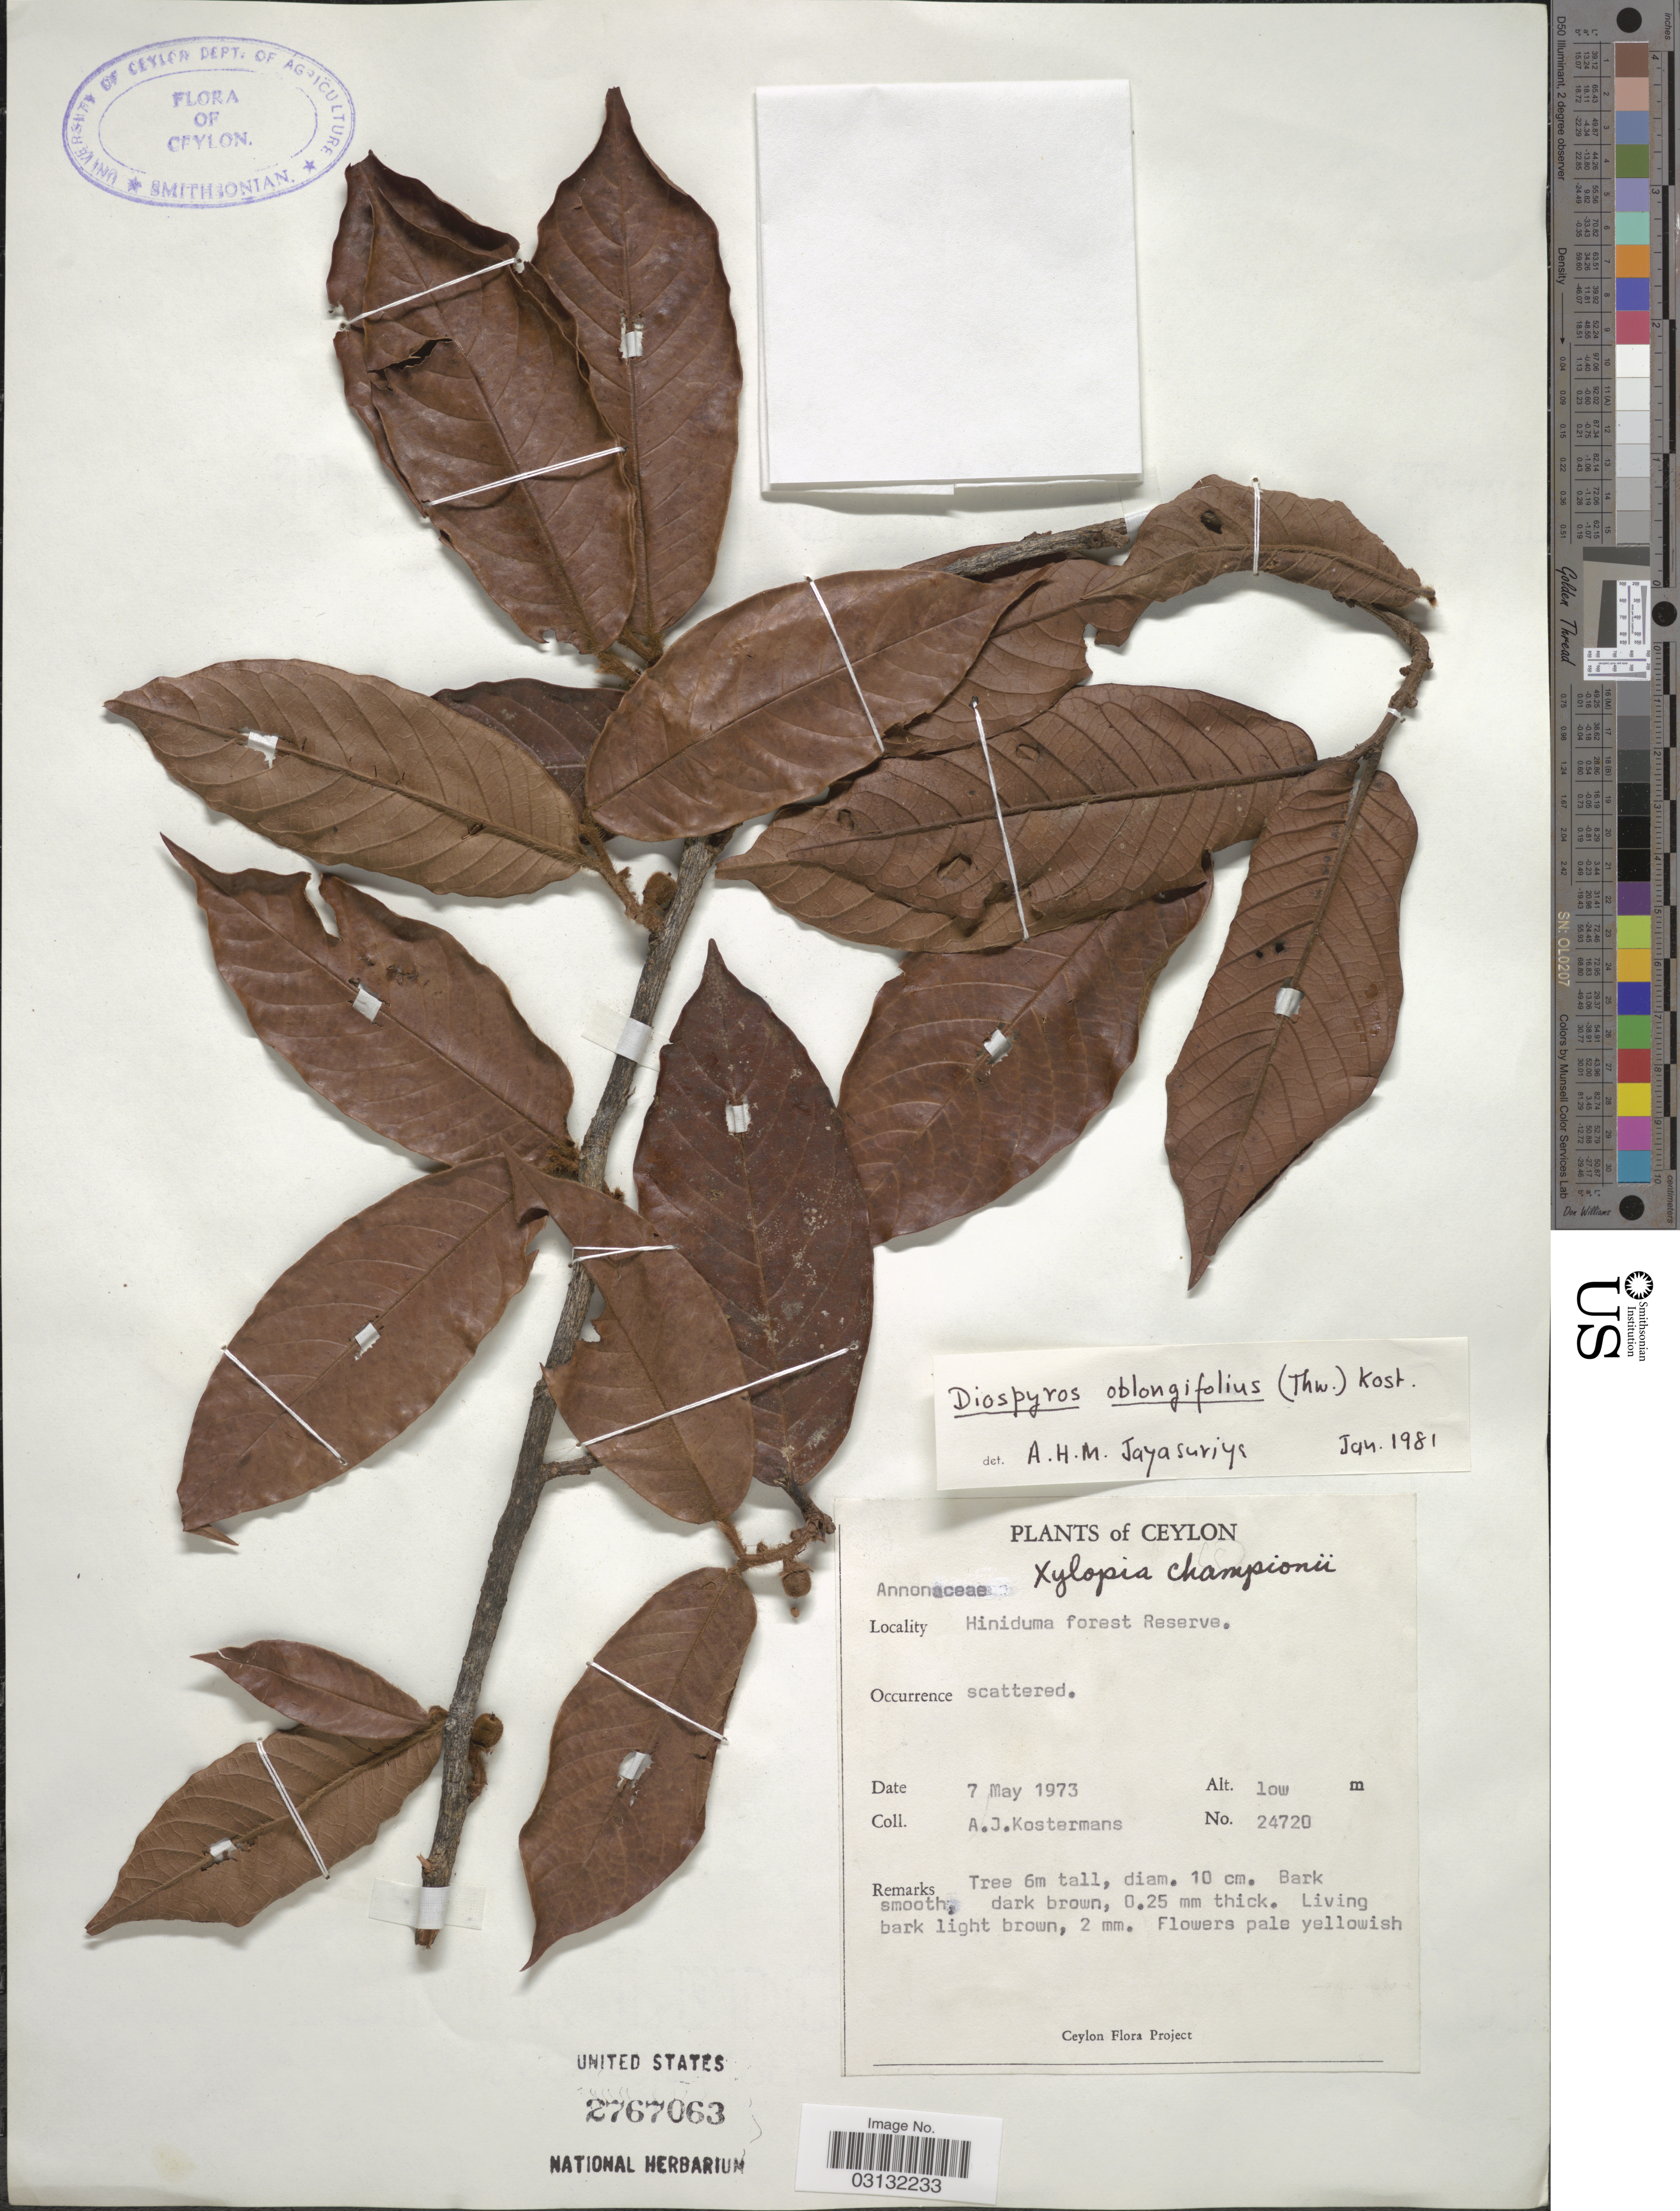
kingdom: Plantae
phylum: Tracheophyta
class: Magnoliopsida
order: Ericales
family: Ebenaceae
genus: Diospyros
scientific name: Diospyros oblongifolia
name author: (Thwaites) Kosterm.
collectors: A. J. G. Kostermans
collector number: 24720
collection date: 1973-05-07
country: Sri Lanka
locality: Ceylon. Hiniduma forest Reserve.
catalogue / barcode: US 2767063